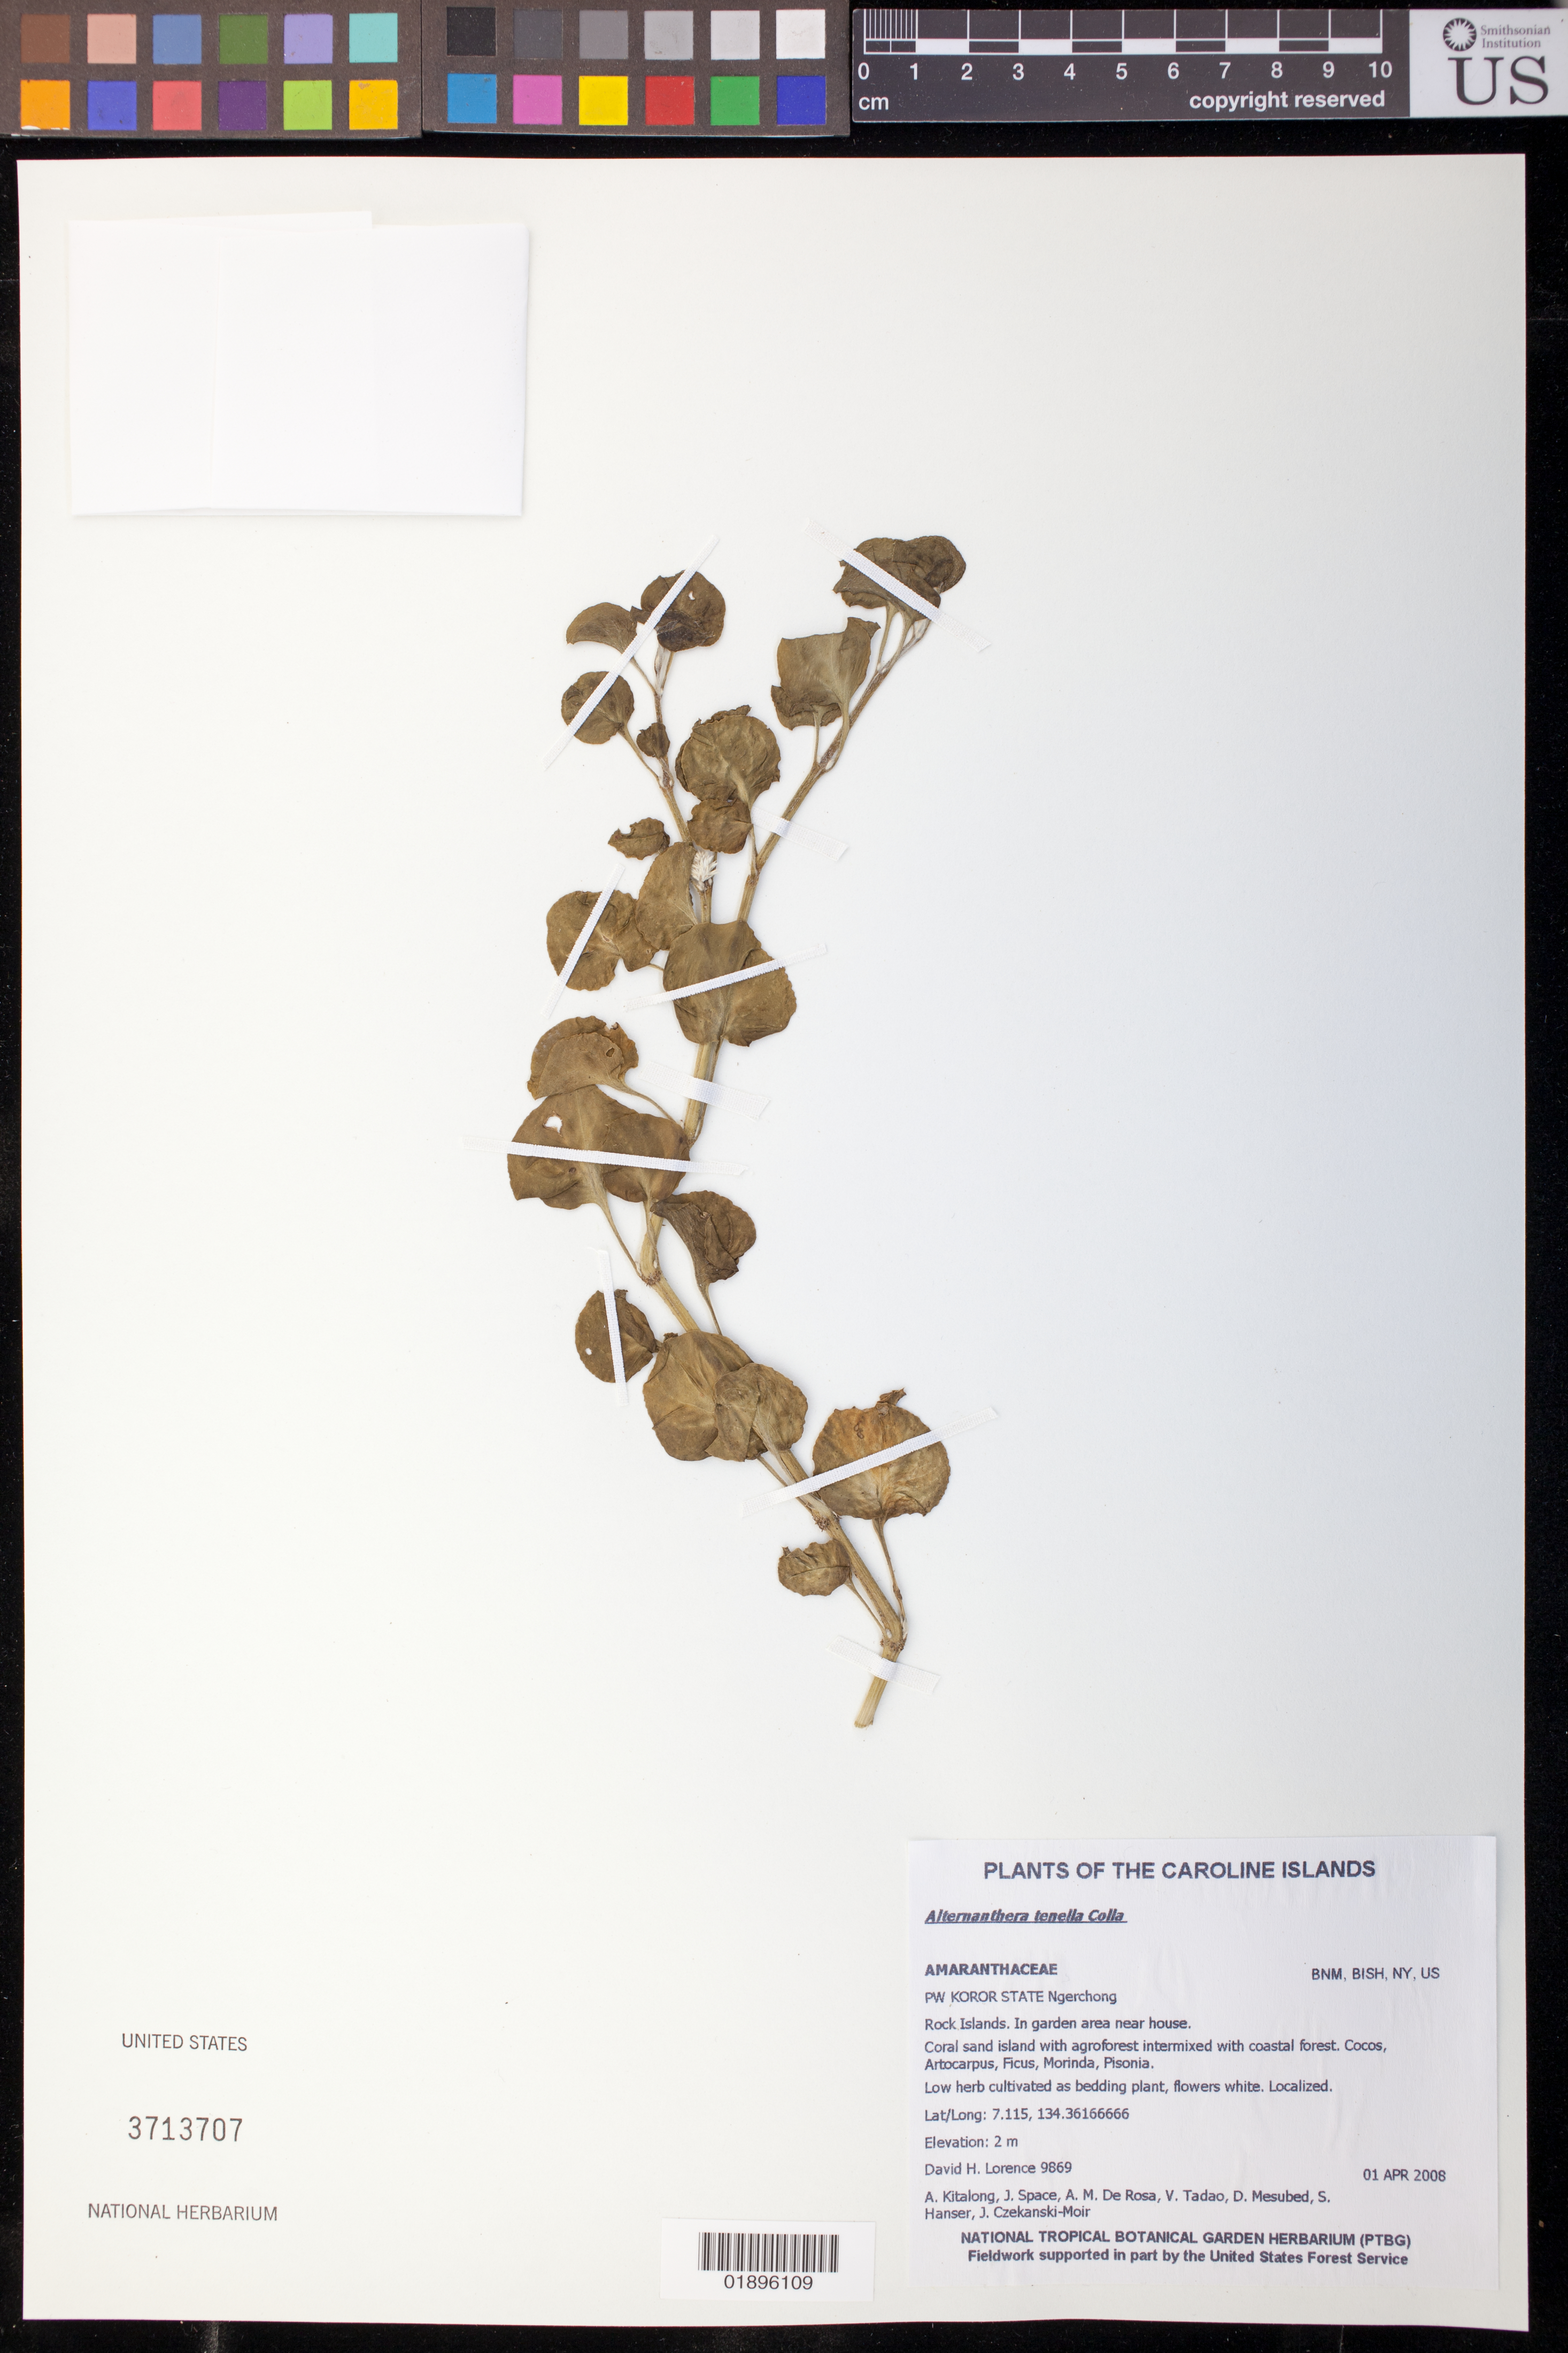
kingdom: Plantae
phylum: Tracheophyta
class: Magnoliopsida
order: Caryophyllales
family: Amaranthaceae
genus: Alternanthera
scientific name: Alternanthera tenella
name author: Colla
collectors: D. Lorence, A. Kitalong, J. Space, A. De Rosa, V. Tadao, D. Mesubed & S. Hanser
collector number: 9869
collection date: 2008-04-01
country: Palau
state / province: Koror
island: Ngerchong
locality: Ngerchong, Coral sand island with agroforest intermixed wth coastal forest, in garden area near house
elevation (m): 2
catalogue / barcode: US 3713707